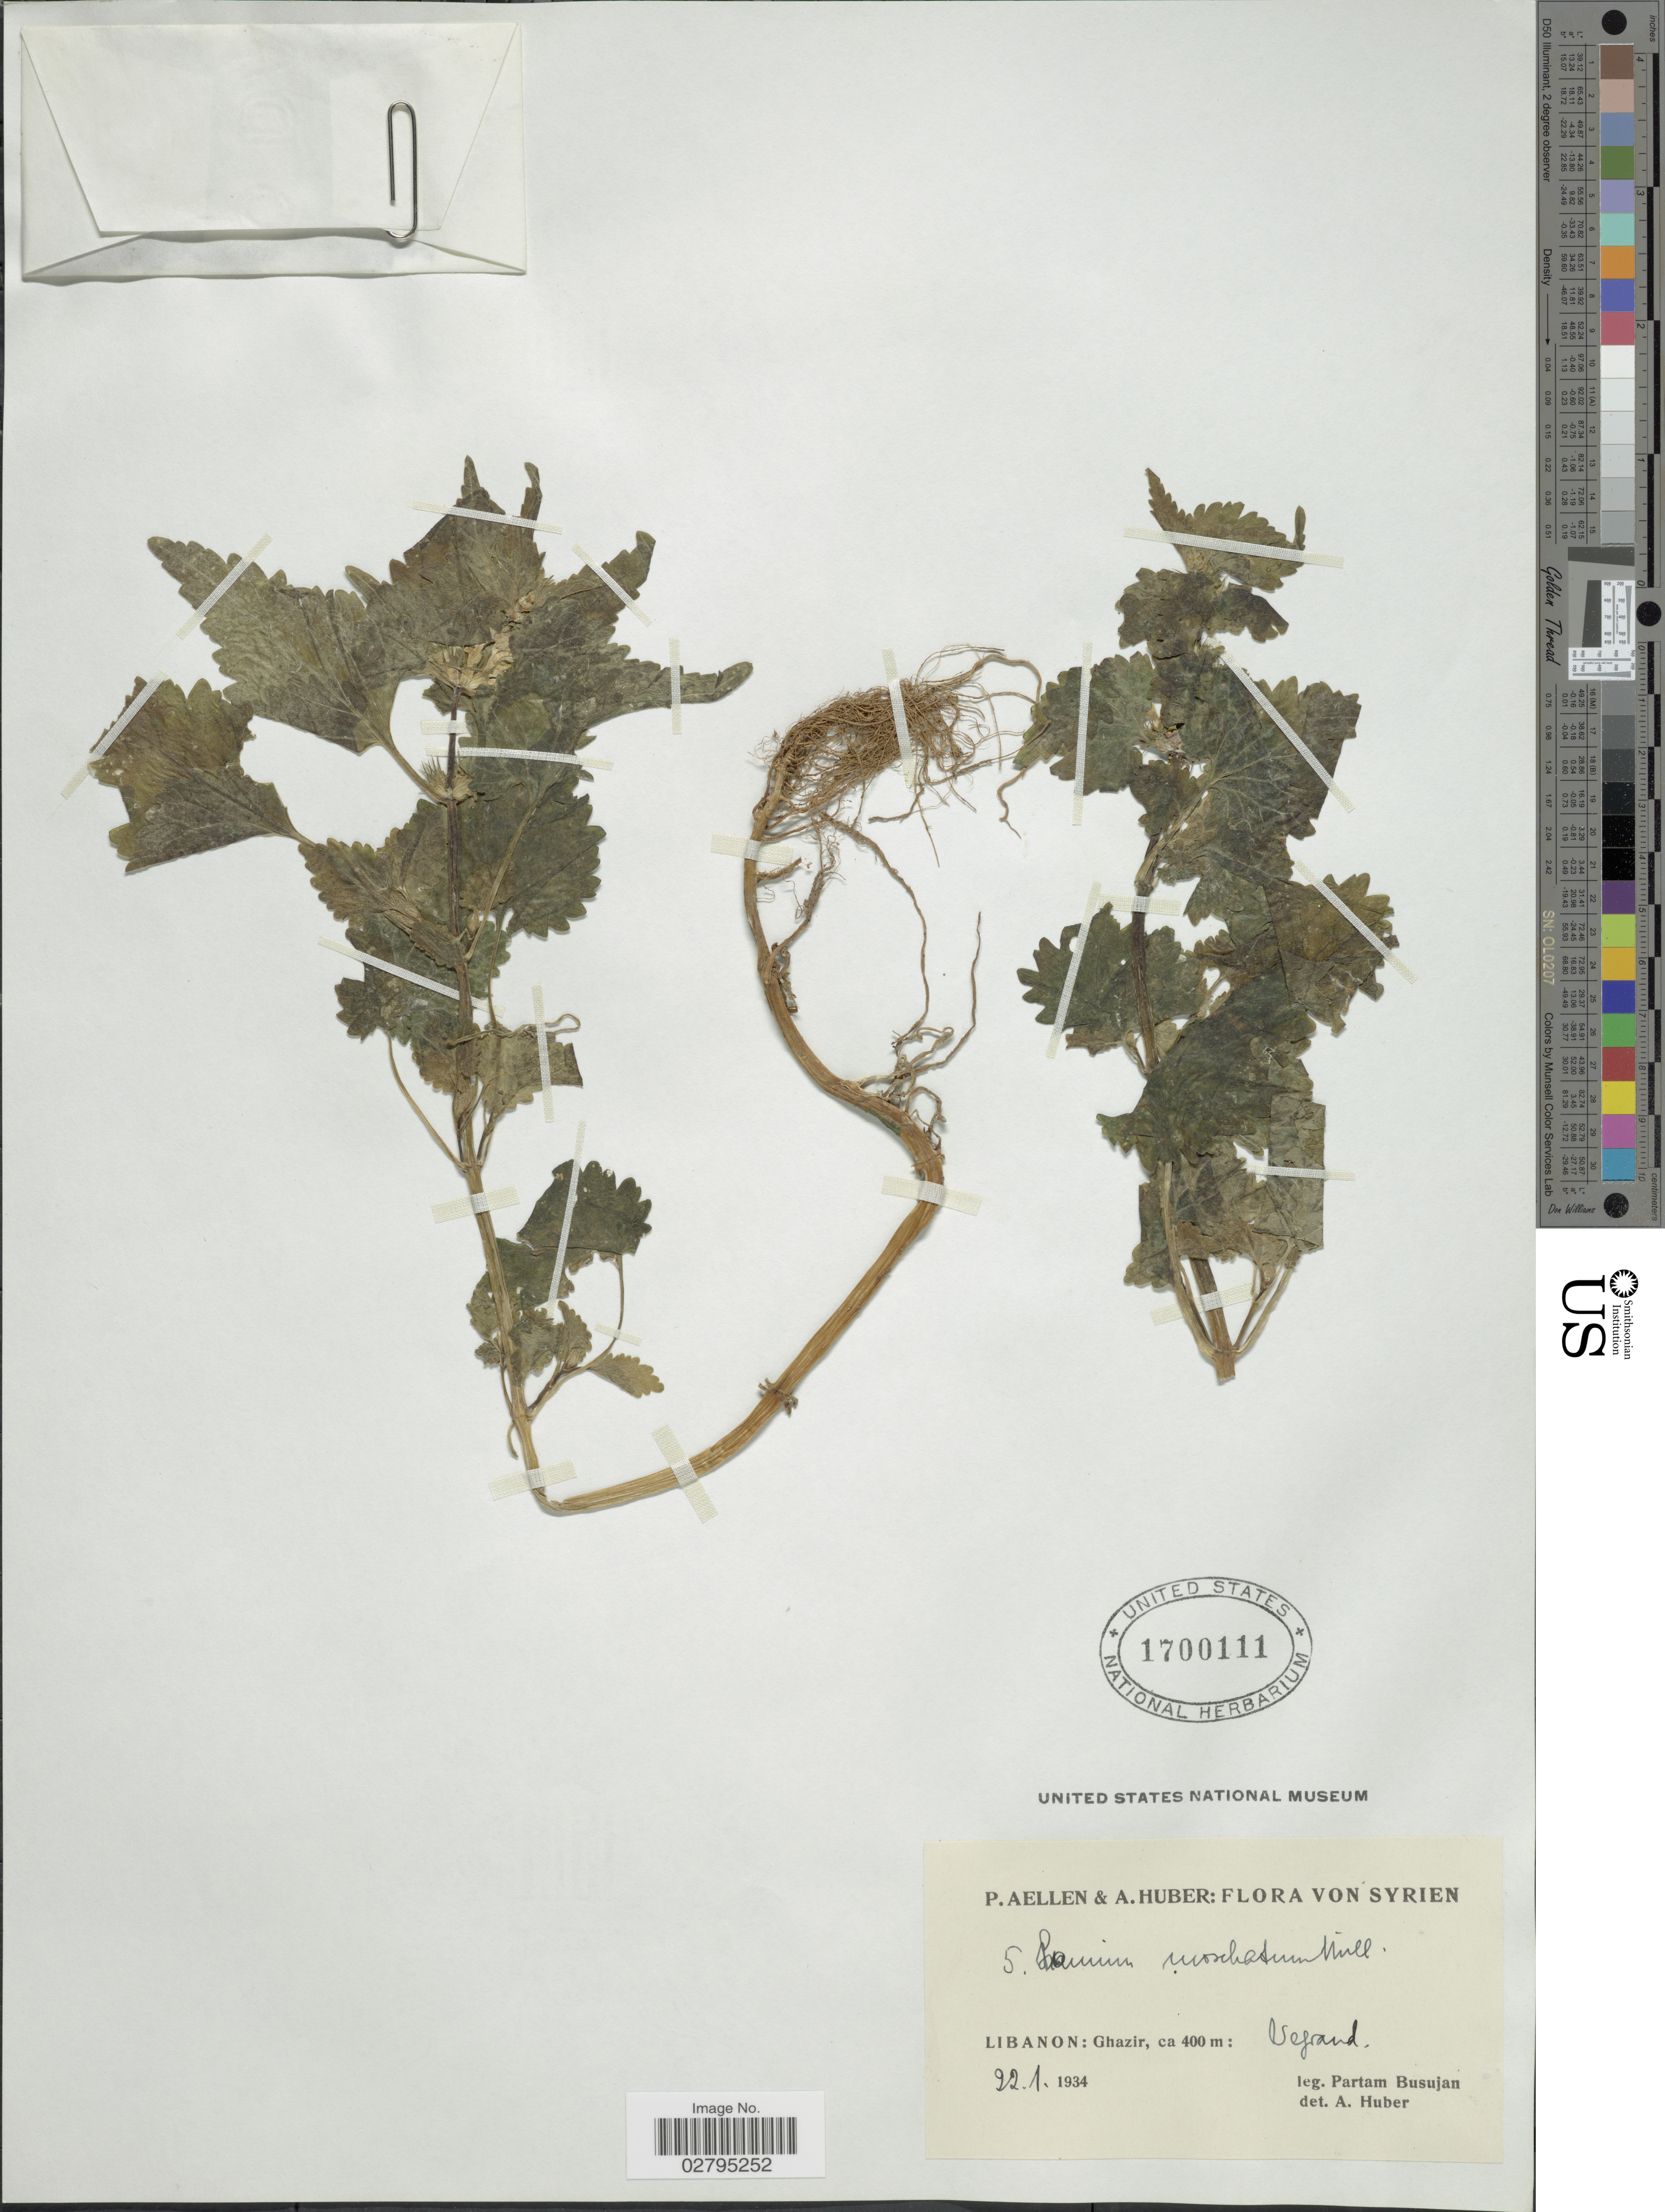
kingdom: Plantae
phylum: Tracheophyta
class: Magnoliopsida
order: Lamiales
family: Lamiaceae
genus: Lamium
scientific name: Lamium moschatum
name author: Mill.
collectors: P. Busujan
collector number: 5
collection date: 1934-01-22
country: Lebanon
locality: Ghazir. Vegrand.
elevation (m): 400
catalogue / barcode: US 1700111